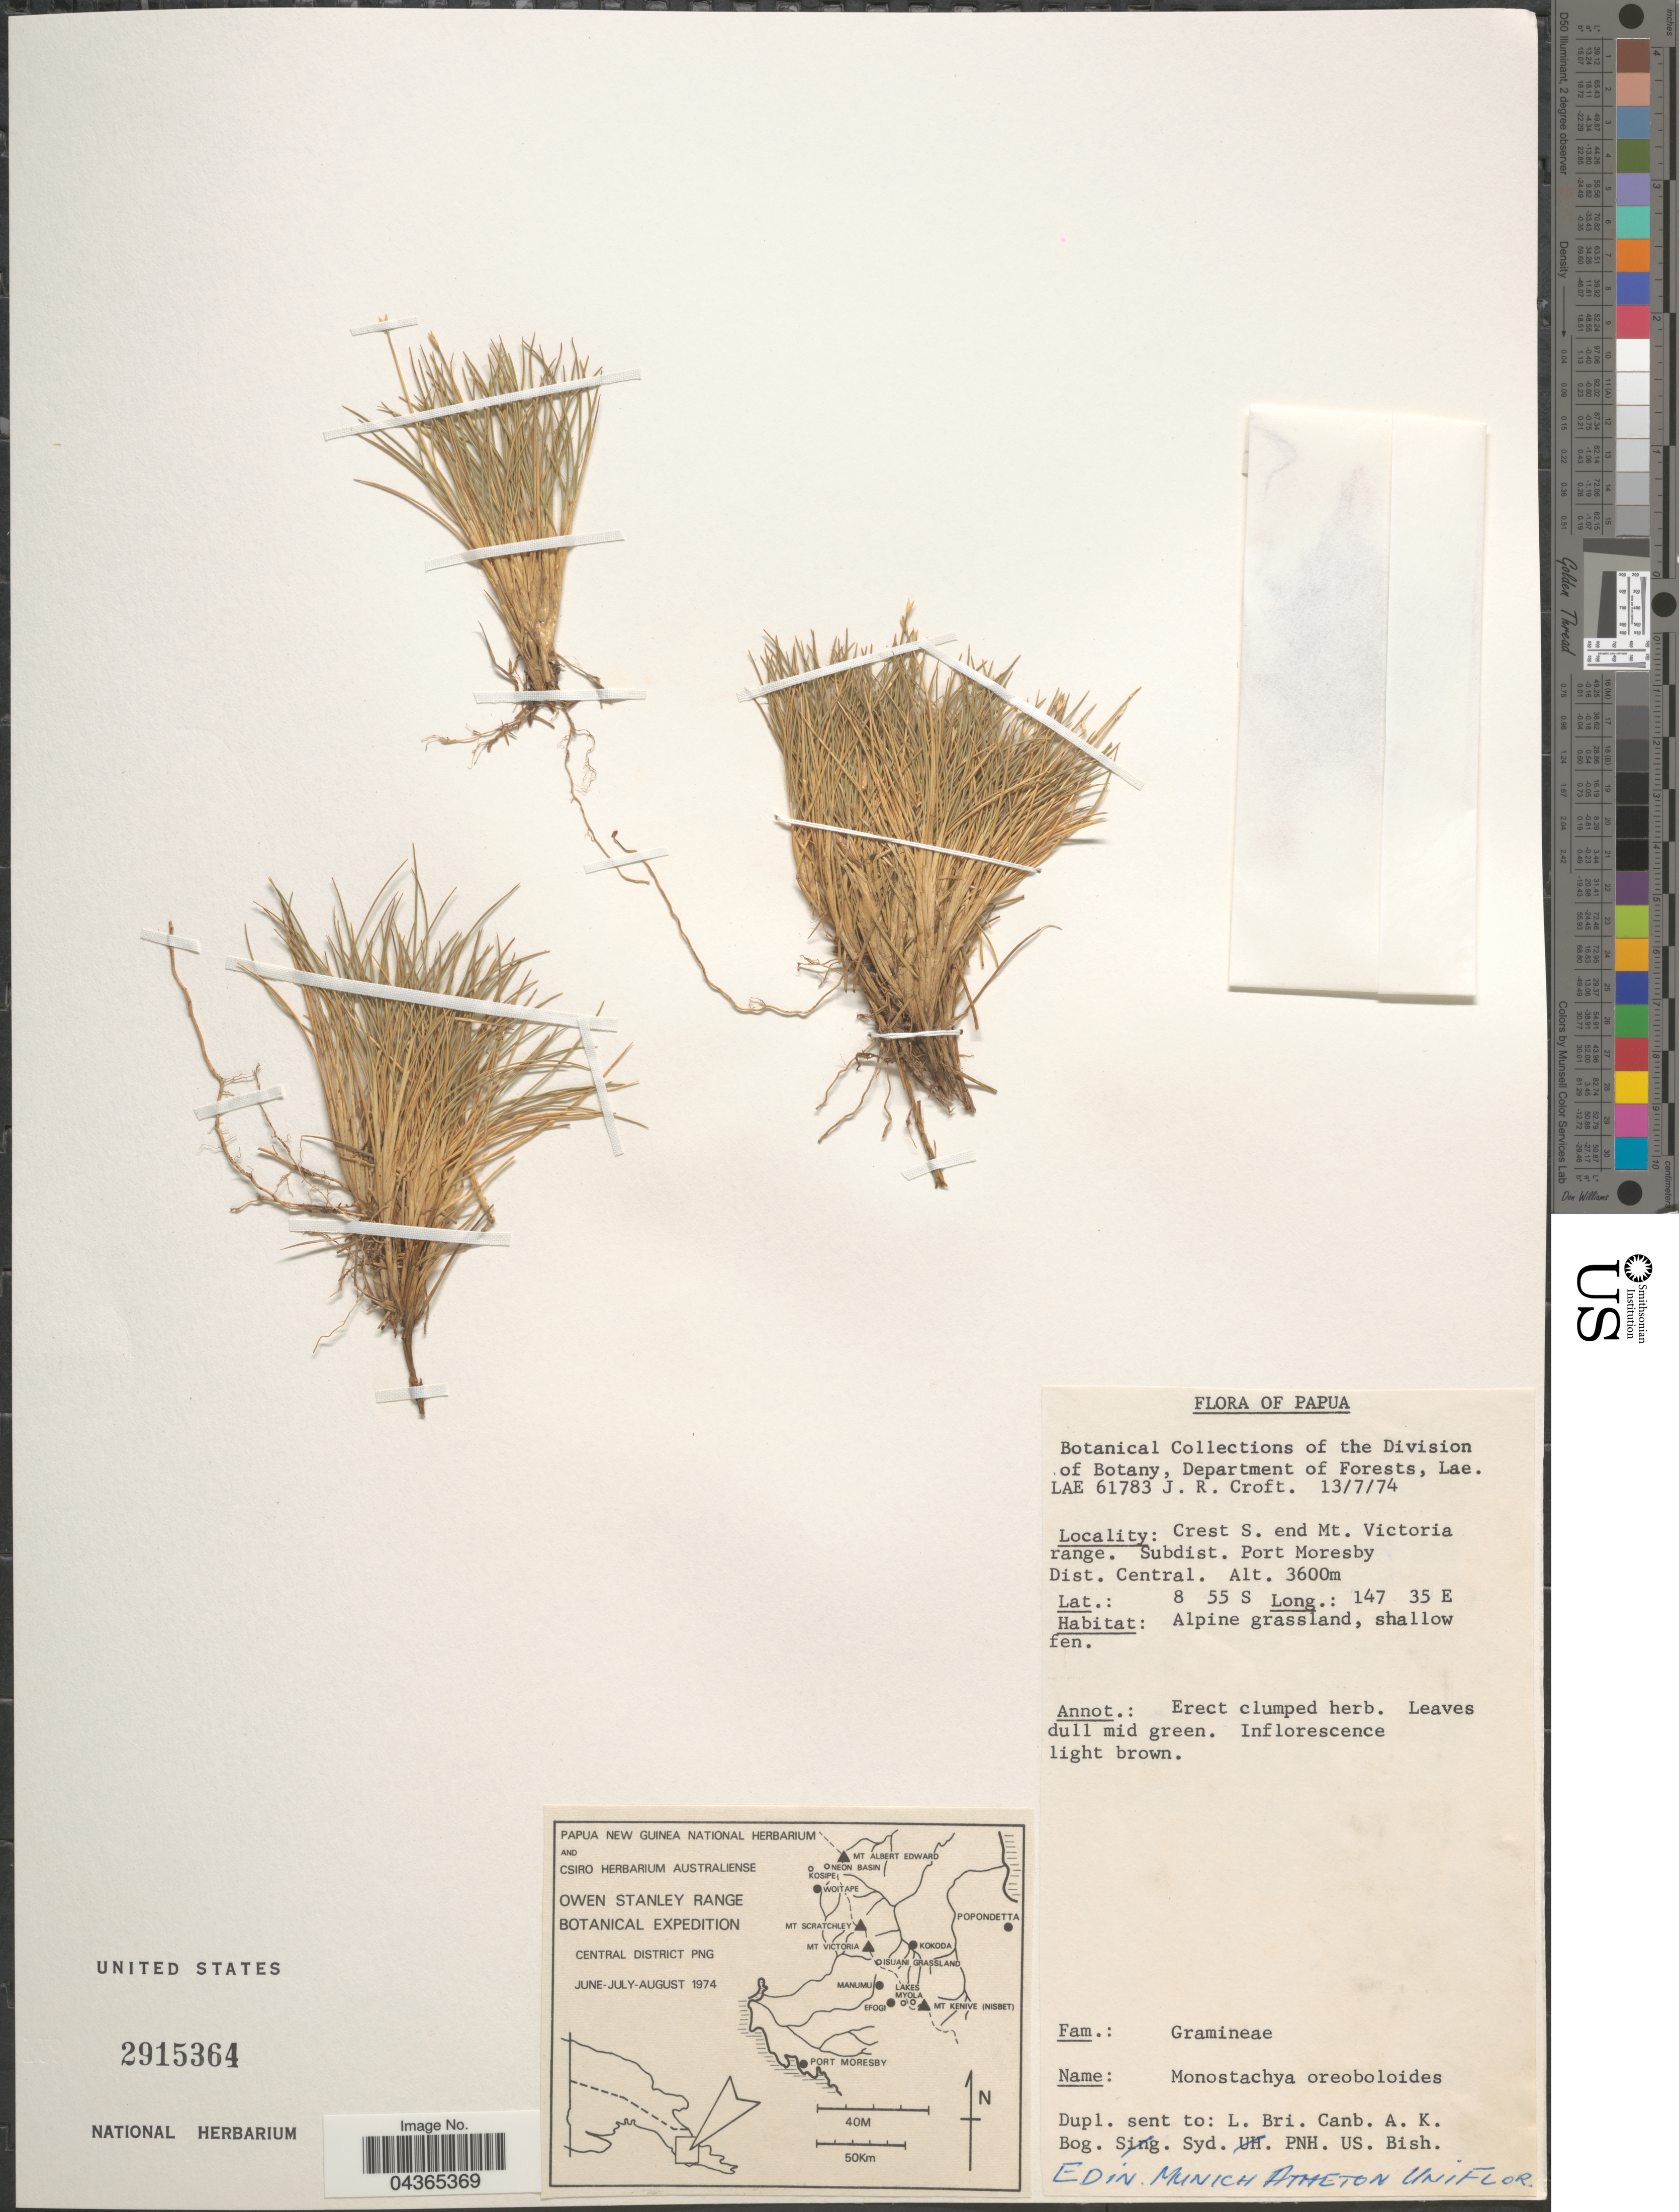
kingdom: Plantae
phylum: Tracheophyta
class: Liliopsida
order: Poales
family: Poaceae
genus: Rytidosperma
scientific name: Rytidosperma oreoboloides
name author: (F. Muell.) H.P. Linder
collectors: J. R. Croft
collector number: LAE 61783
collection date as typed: Transcribed d/m/y: 13/7/74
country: Papua New Guinea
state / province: Central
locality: Papua. Crest S. end Mt. Victoria range. Subdist. Port Moresby Dist. Central. Owen Stanley Range Botanical Expedition.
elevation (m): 3600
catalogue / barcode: US 2915364